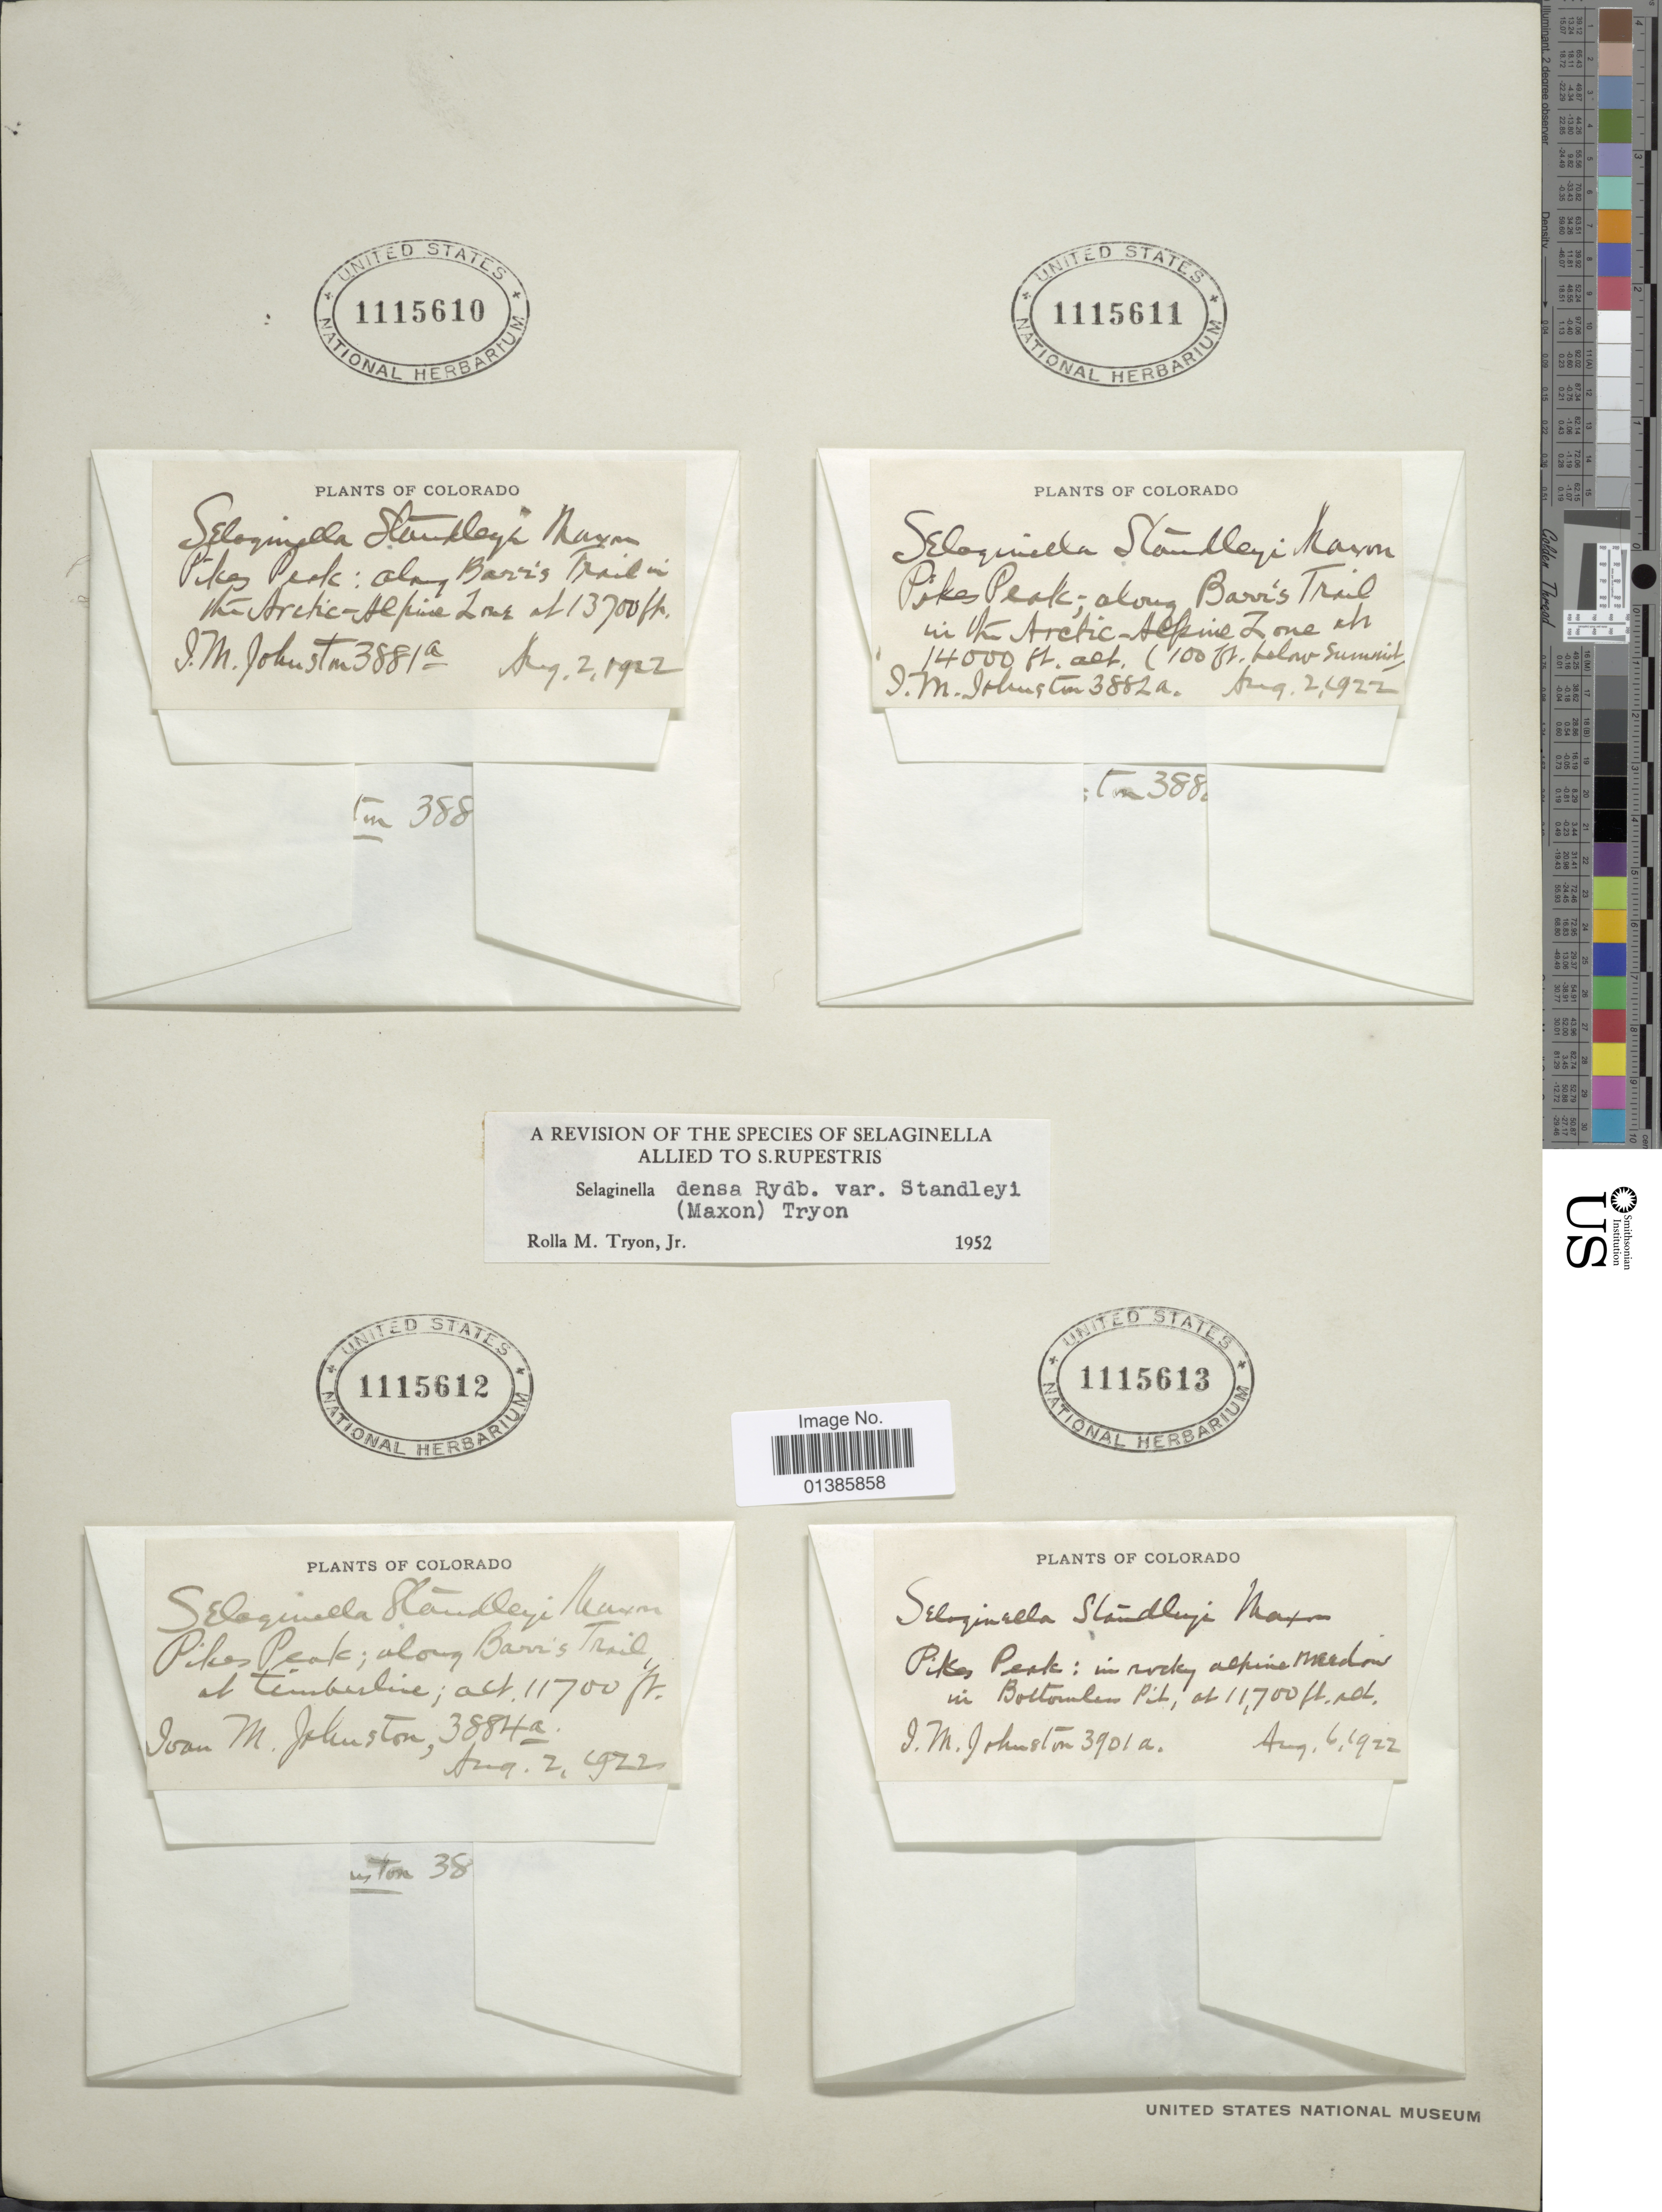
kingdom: Plantae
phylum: Tracheophyta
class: Lycopodiopsida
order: Selaginellales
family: Selaginellaceae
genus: Selaginella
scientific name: Selaginella densa var. standleyi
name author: (Maxon) R.M. Tryon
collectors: I.M. Johnston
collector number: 3884a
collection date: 1922-08-02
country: United States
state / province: Colorado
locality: Pikes Peaj; along Barr's Trail at timberline.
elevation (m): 3566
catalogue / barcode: US 1115612-3